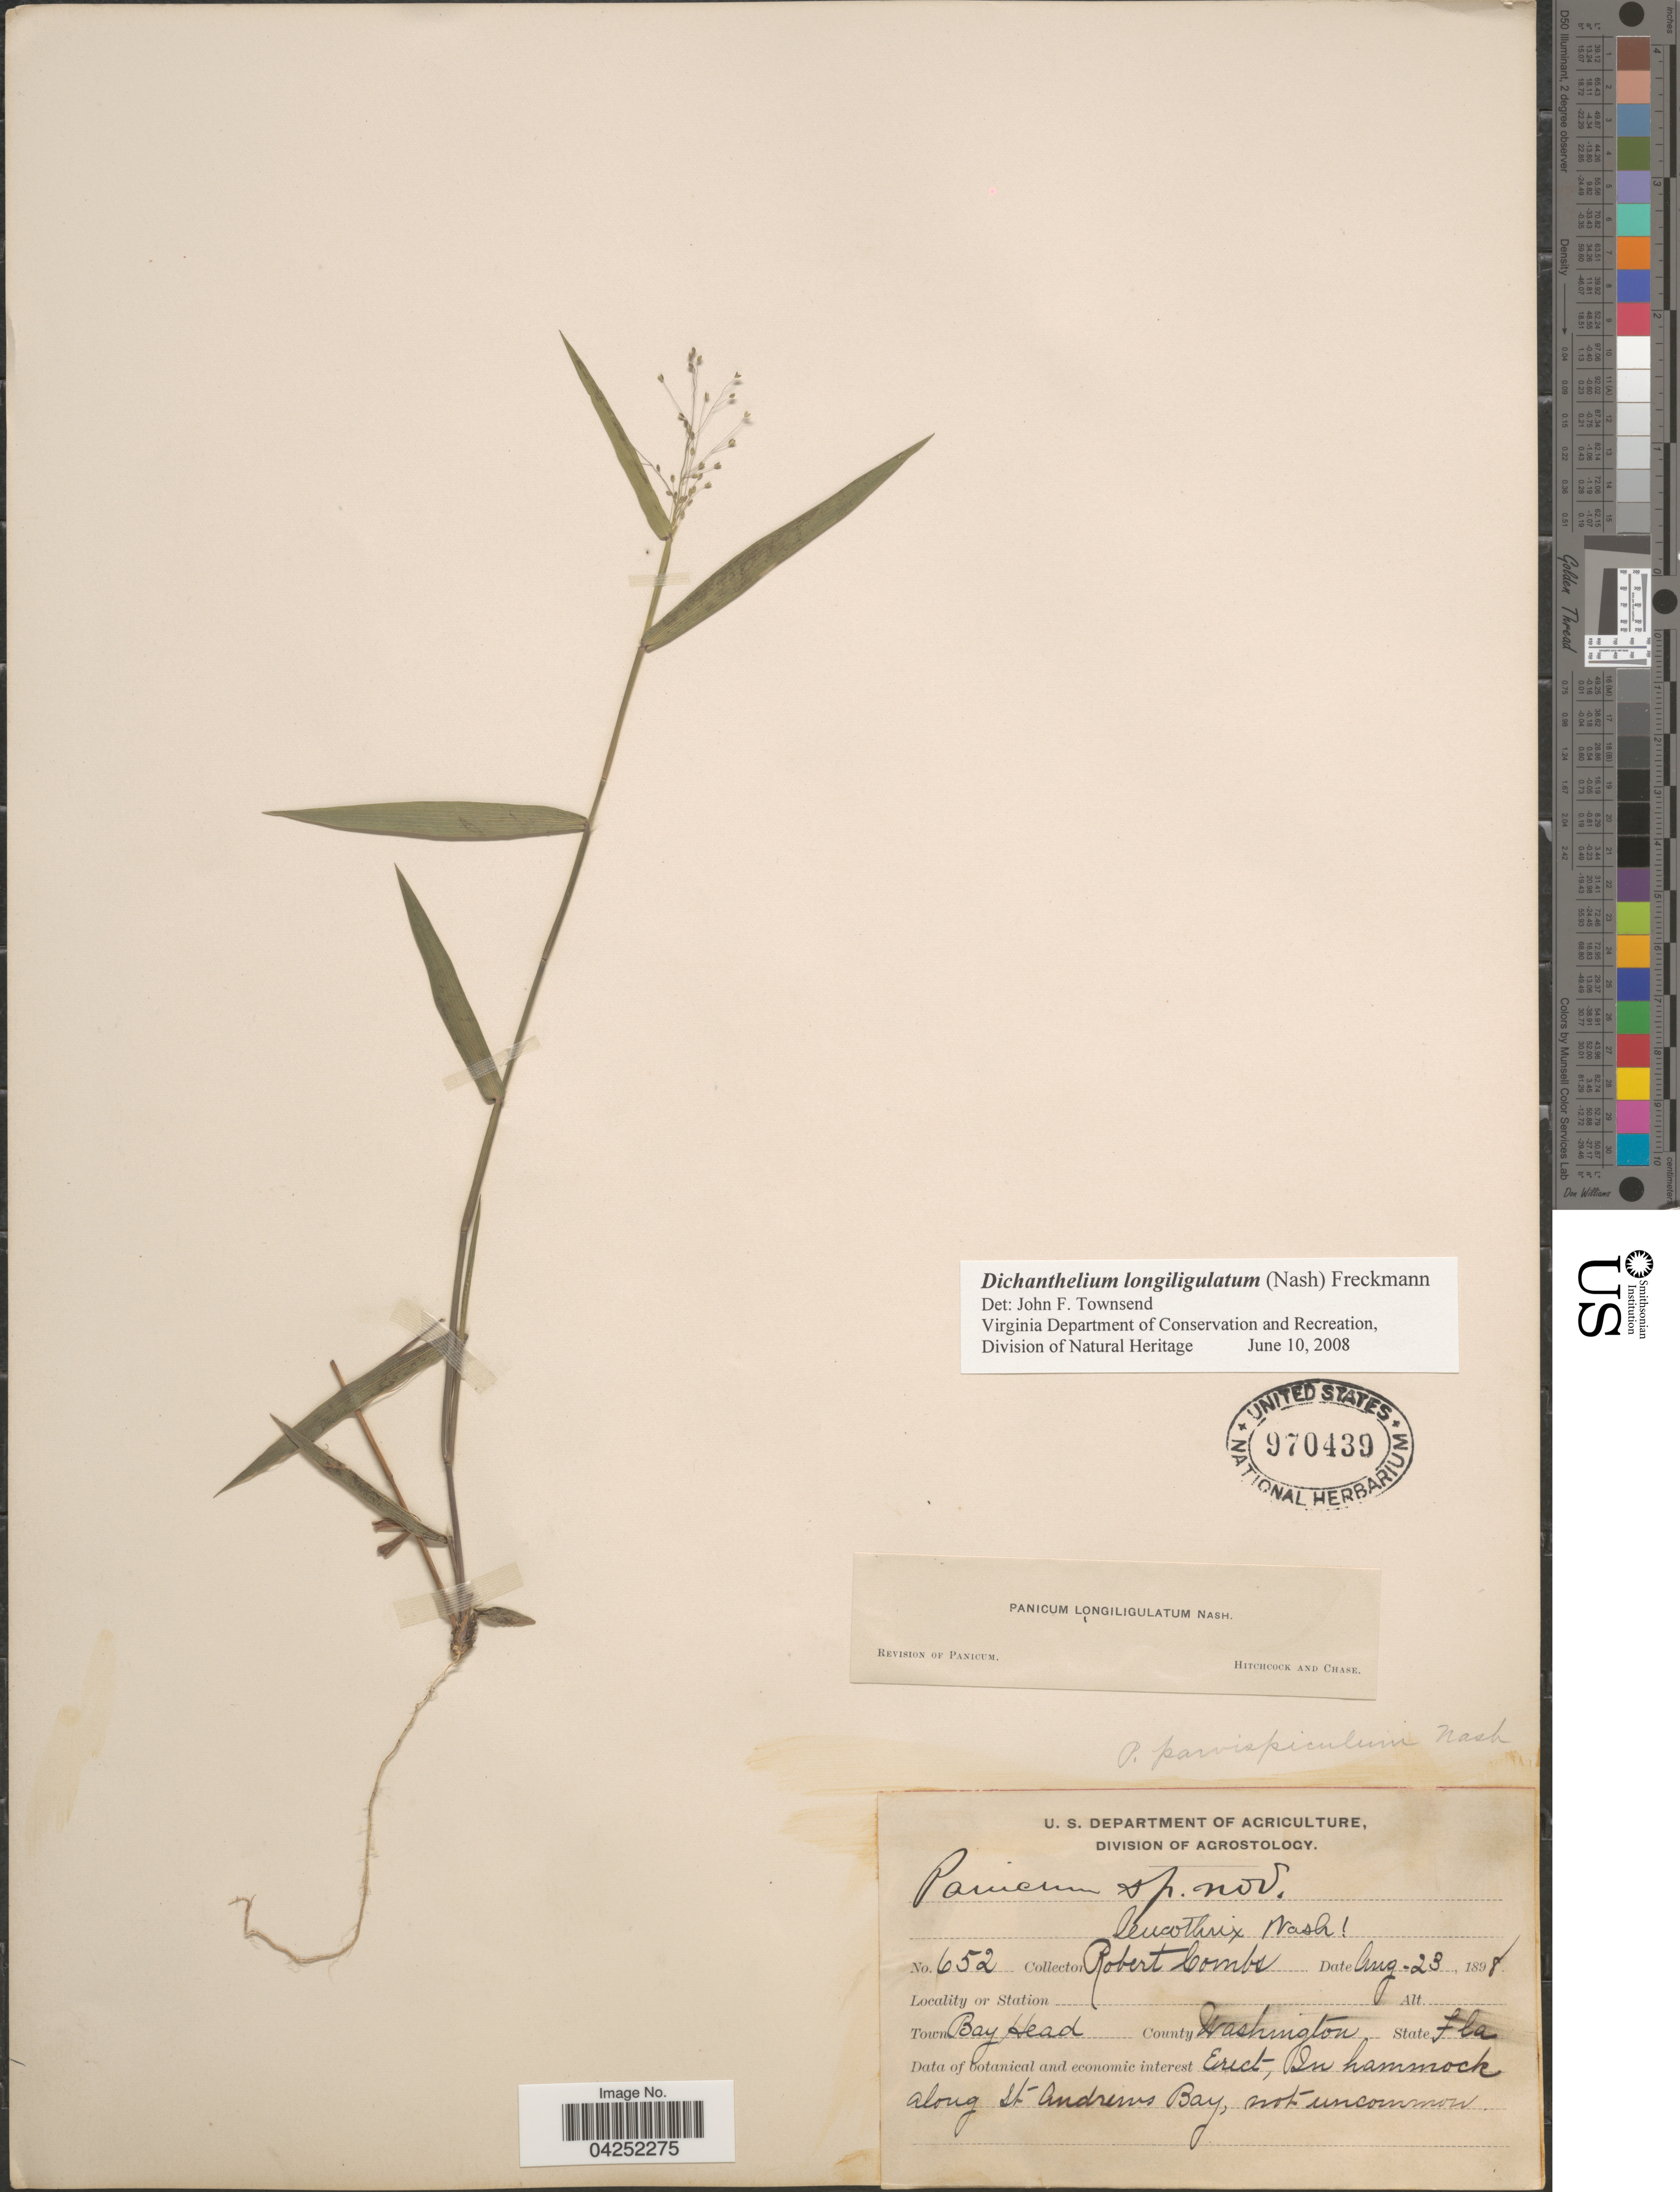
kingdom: Plantae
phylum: Tracheophyta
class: Liliopsida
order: Poales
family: Poaceae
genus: Dichanthelium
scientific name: Dichanthelium acuminatum var. longiligulatum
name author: (Nash) Gould & C.A. Clark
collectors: R. Combs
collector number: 652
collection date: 1898-08-23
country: United States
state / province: Florida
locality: Town Bay Head. County Washington. In hammock along St Andrews Bay, not uncommon.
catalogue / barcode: US 970439